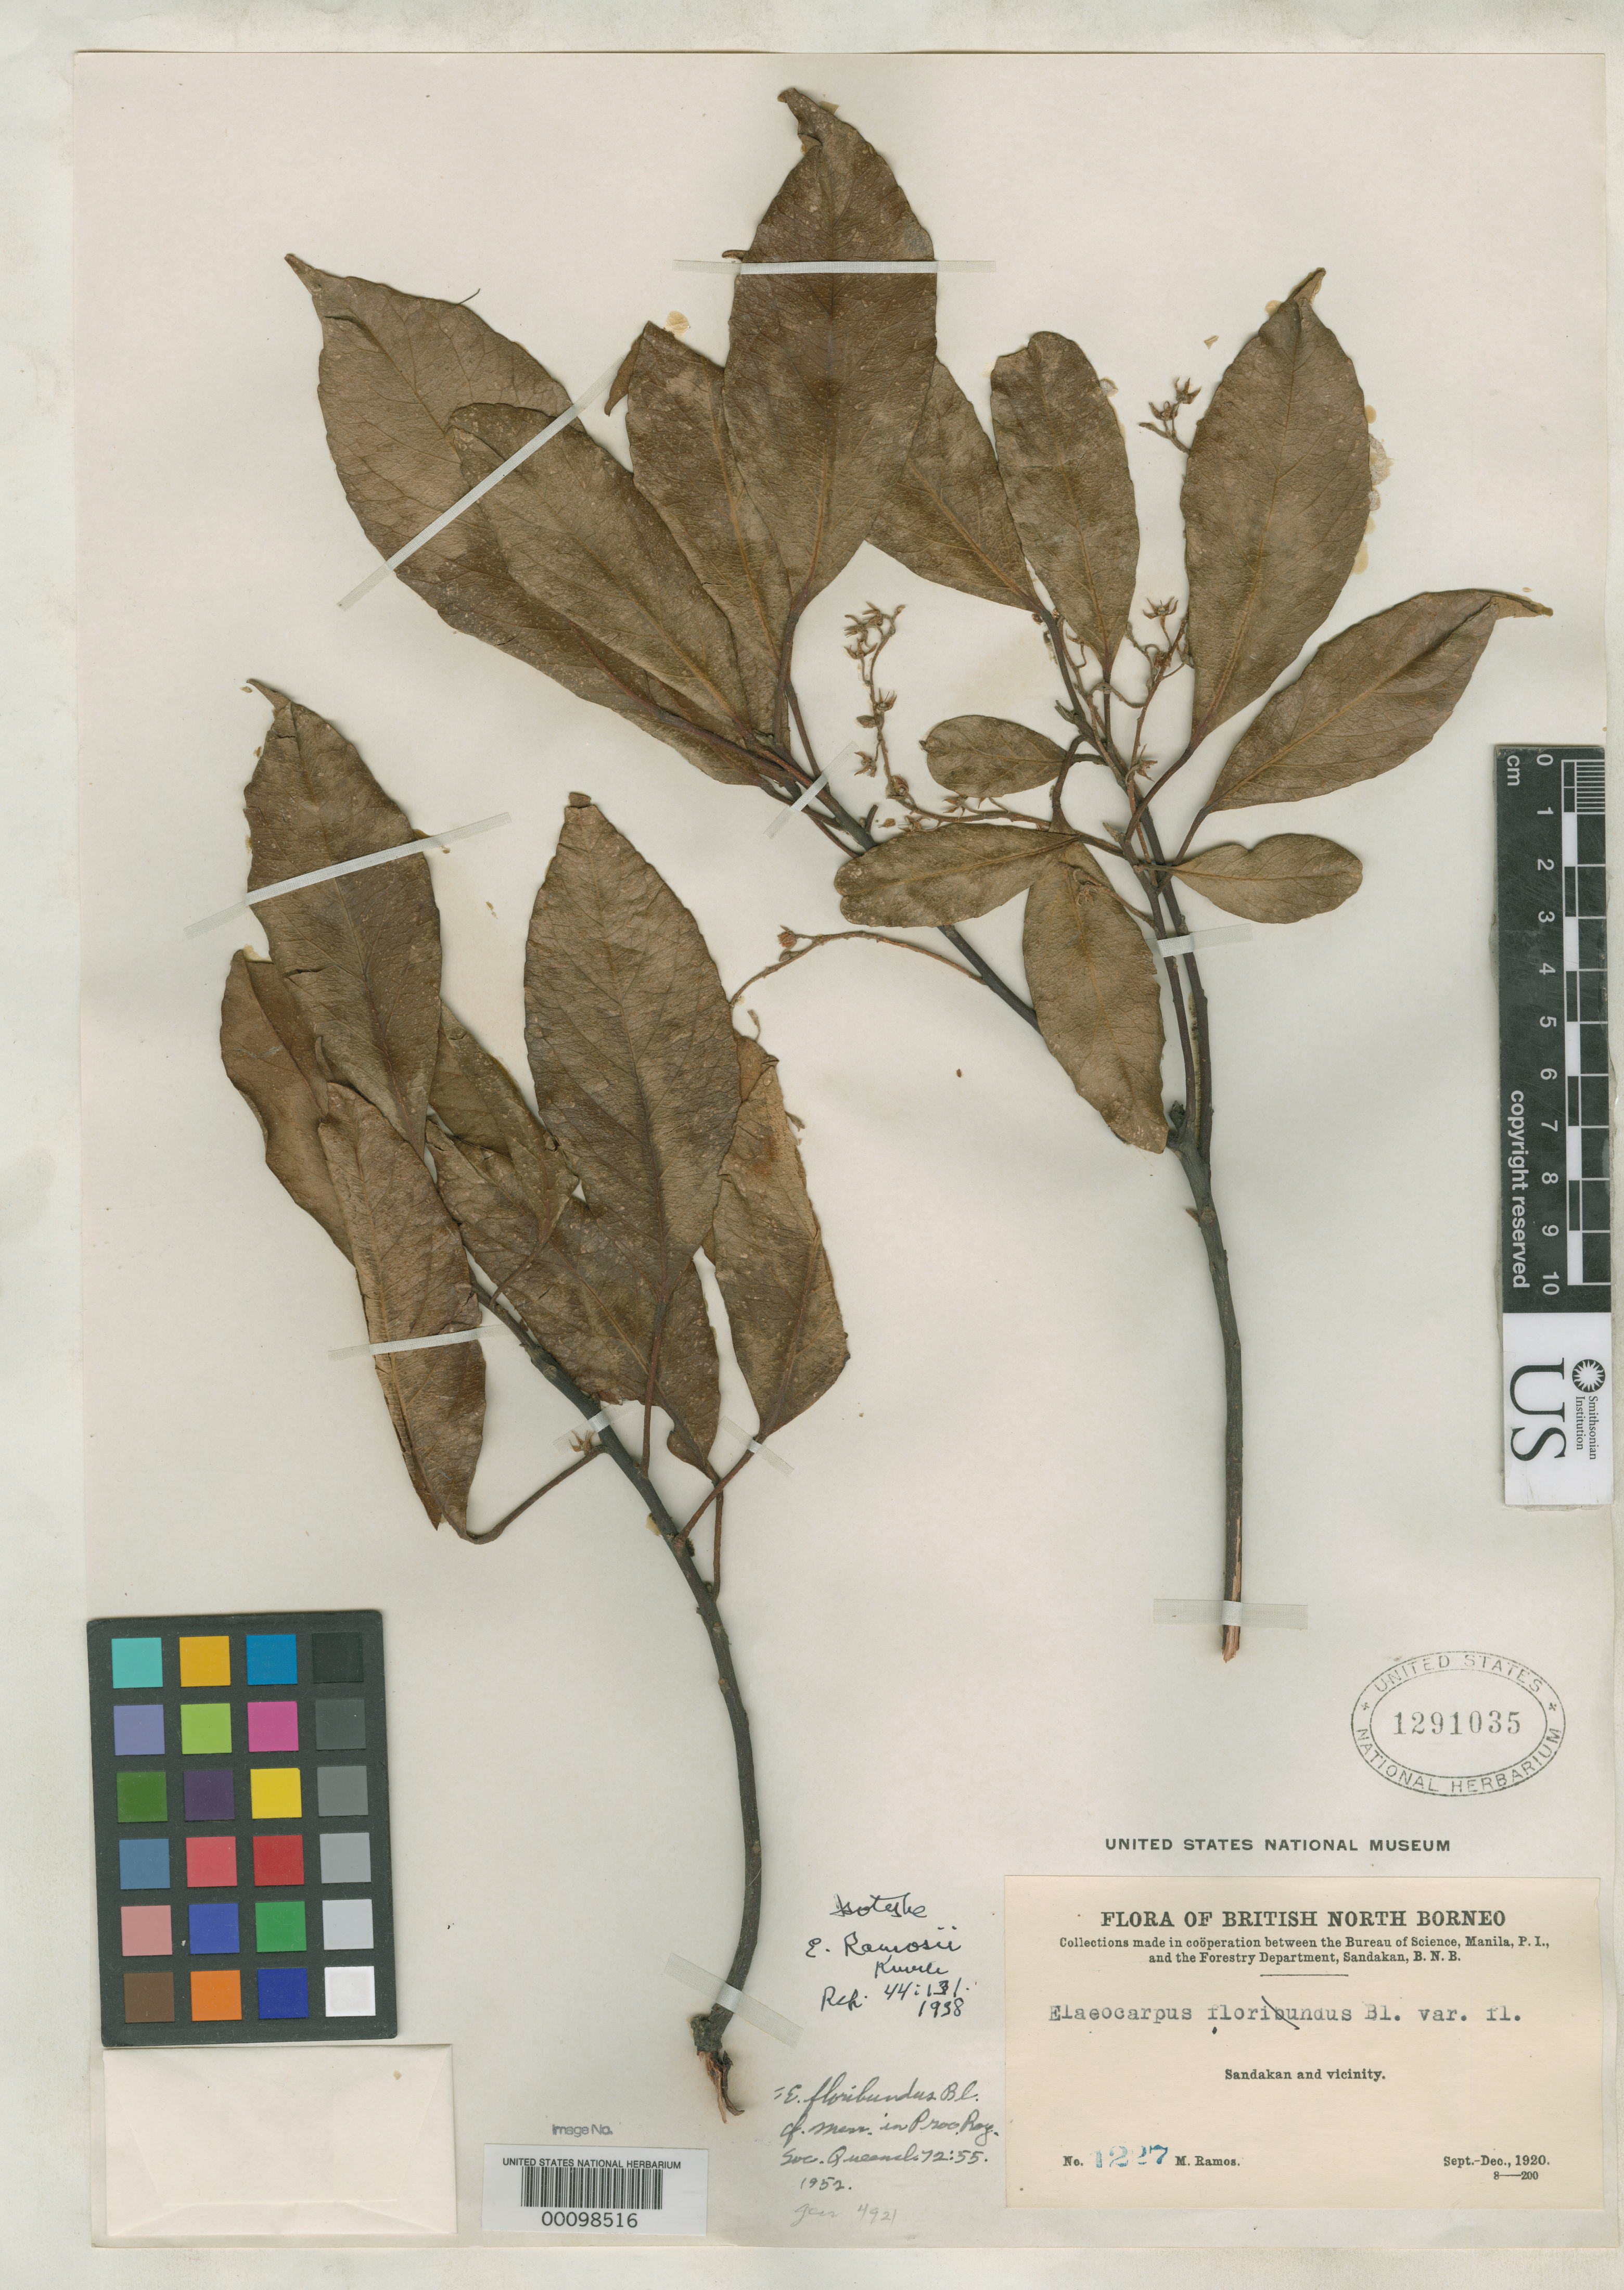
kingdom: Plantae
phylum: Tracheophyta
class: Magnoliopsida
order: Oxalidales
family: Elaeocarpaceae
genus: Elaeocarpus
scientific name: Elaeocarpus ramosii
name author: R. Knuth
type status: Isotype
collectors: M. Ramos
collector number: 1227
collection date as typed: Sep 1920 to -- Dec 1920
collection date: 1920-09/1920-12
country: Malaysia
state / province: Sabah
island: Borneo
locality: Sandakan.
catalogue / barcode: US 1291035